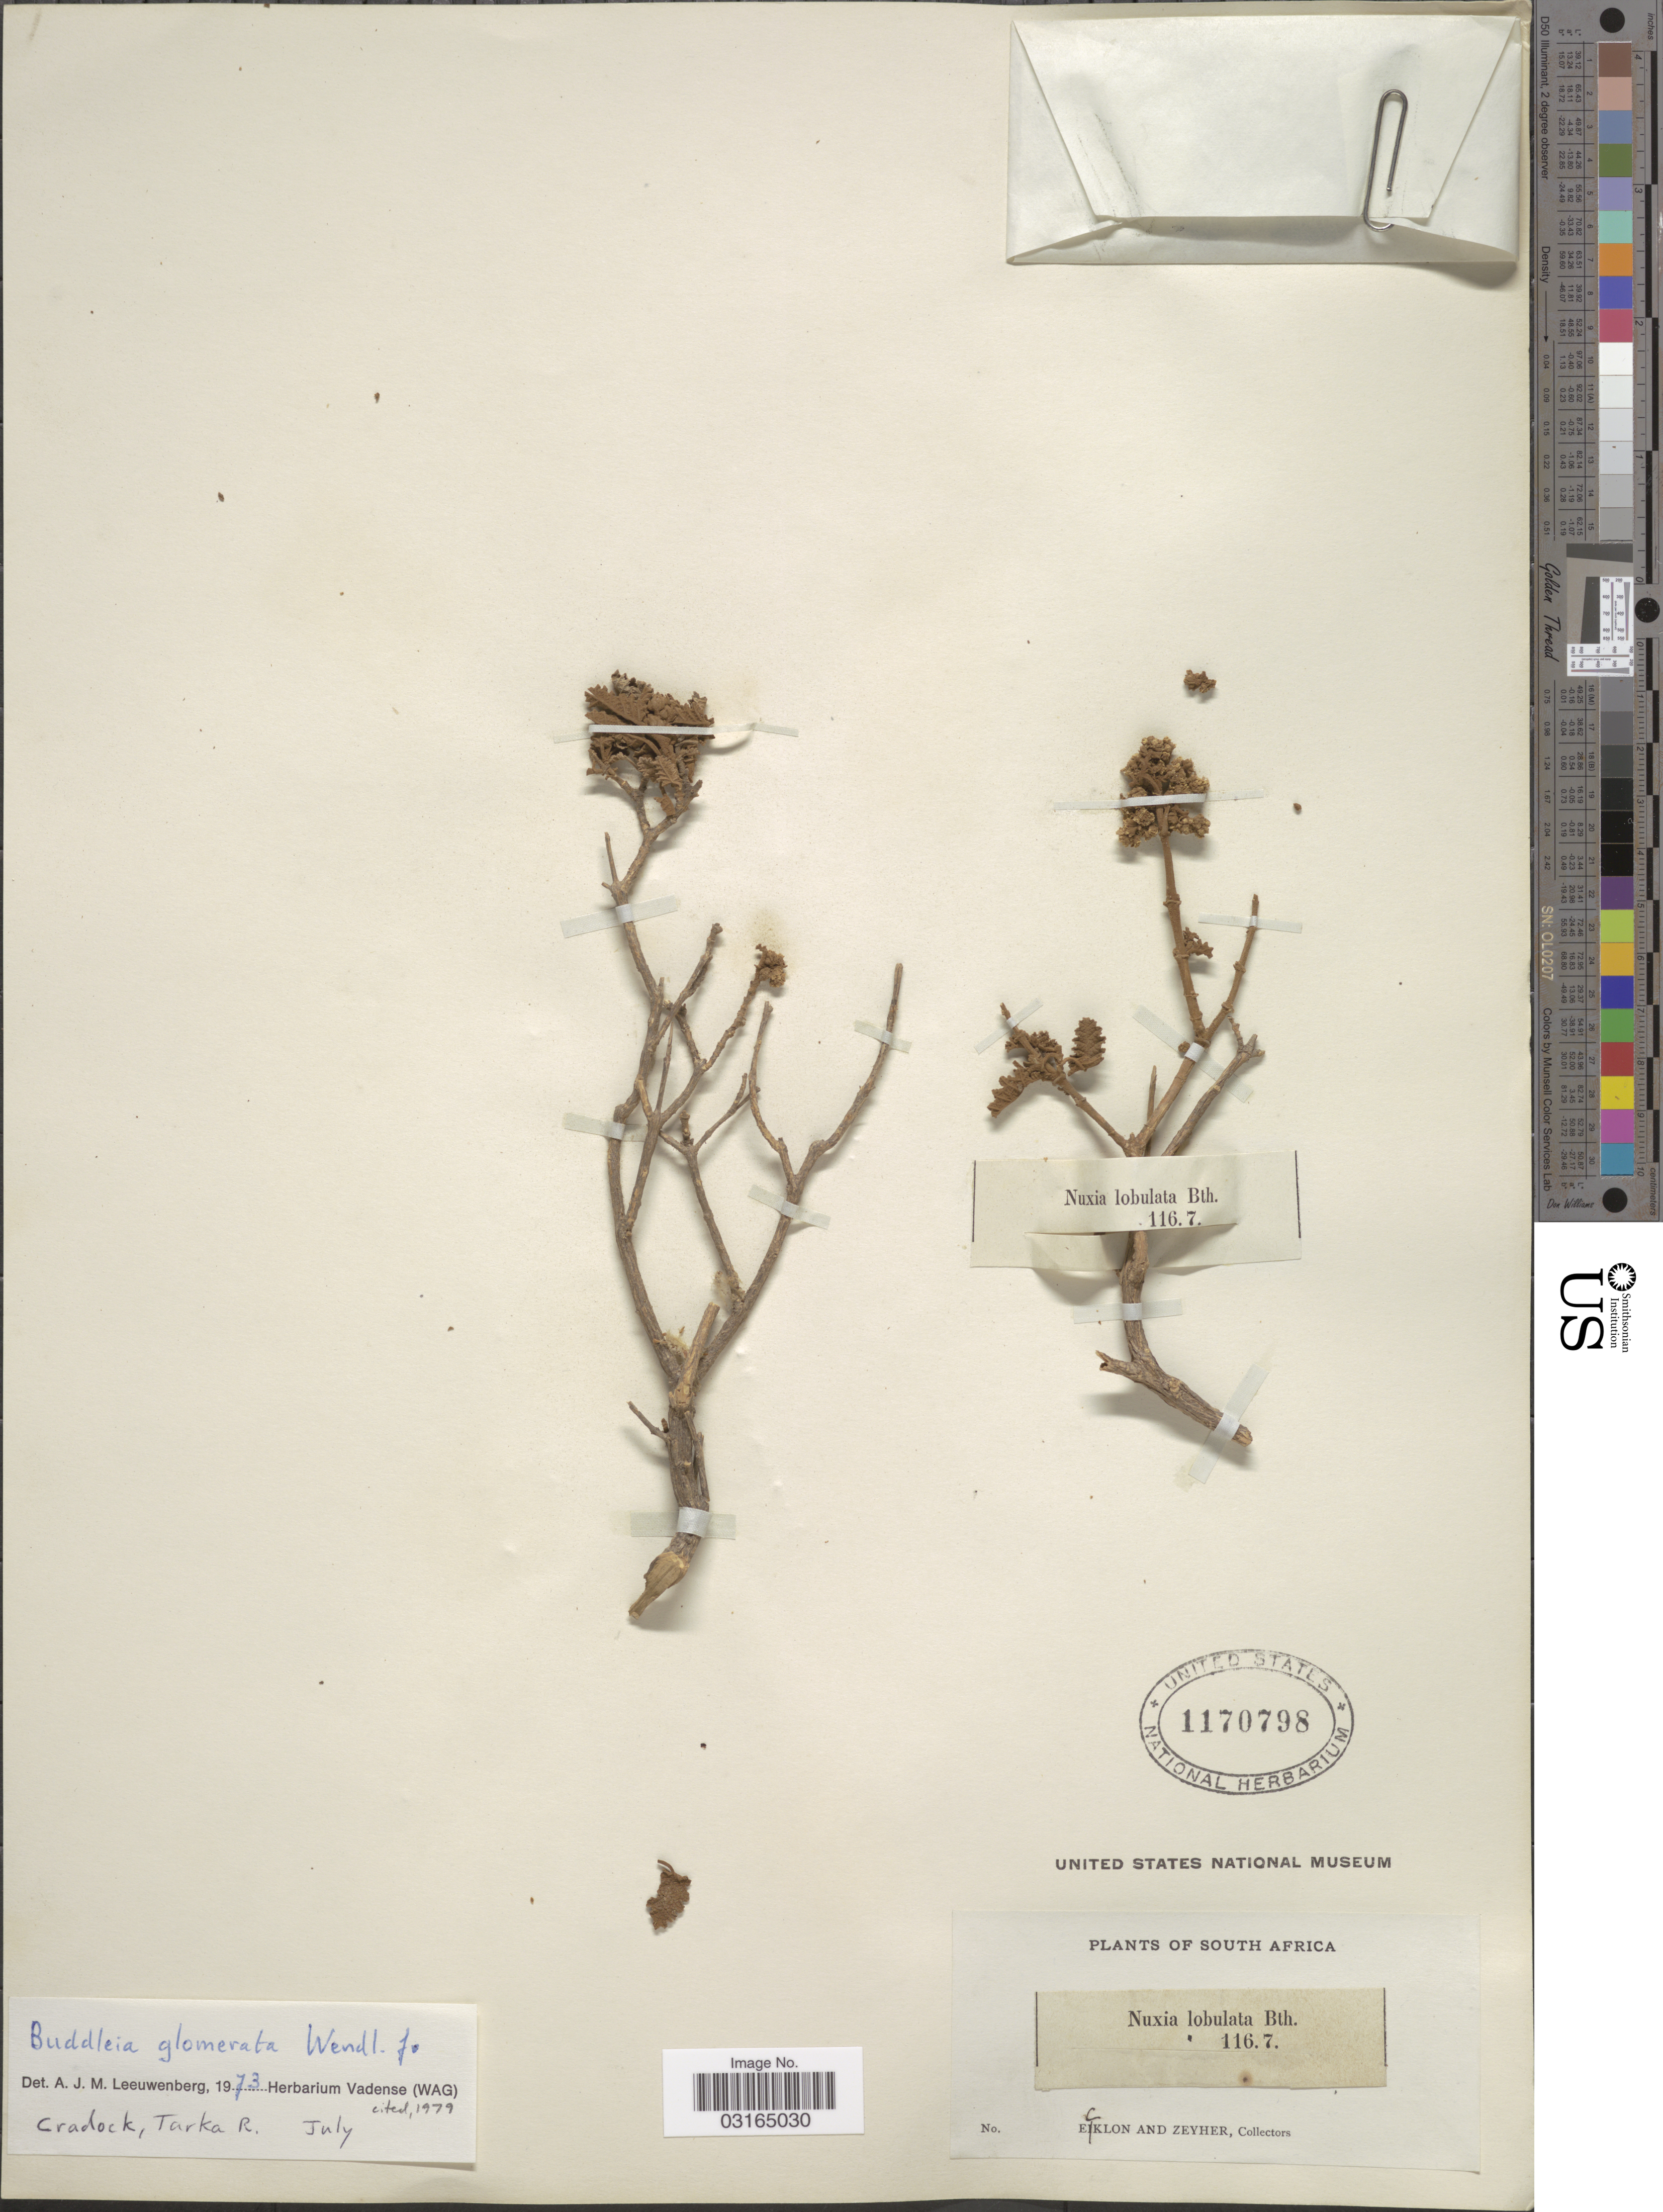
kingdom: Plantae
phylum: Tracheophyta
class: Magnoliopsida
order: Lamiales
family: Scrophulariaceae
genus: Buddleja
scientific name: Buddleja glomerata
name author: H.L. Wendl.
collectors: -. Ecklon & -. Zeyher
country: South Africa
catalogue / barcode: US 1170798